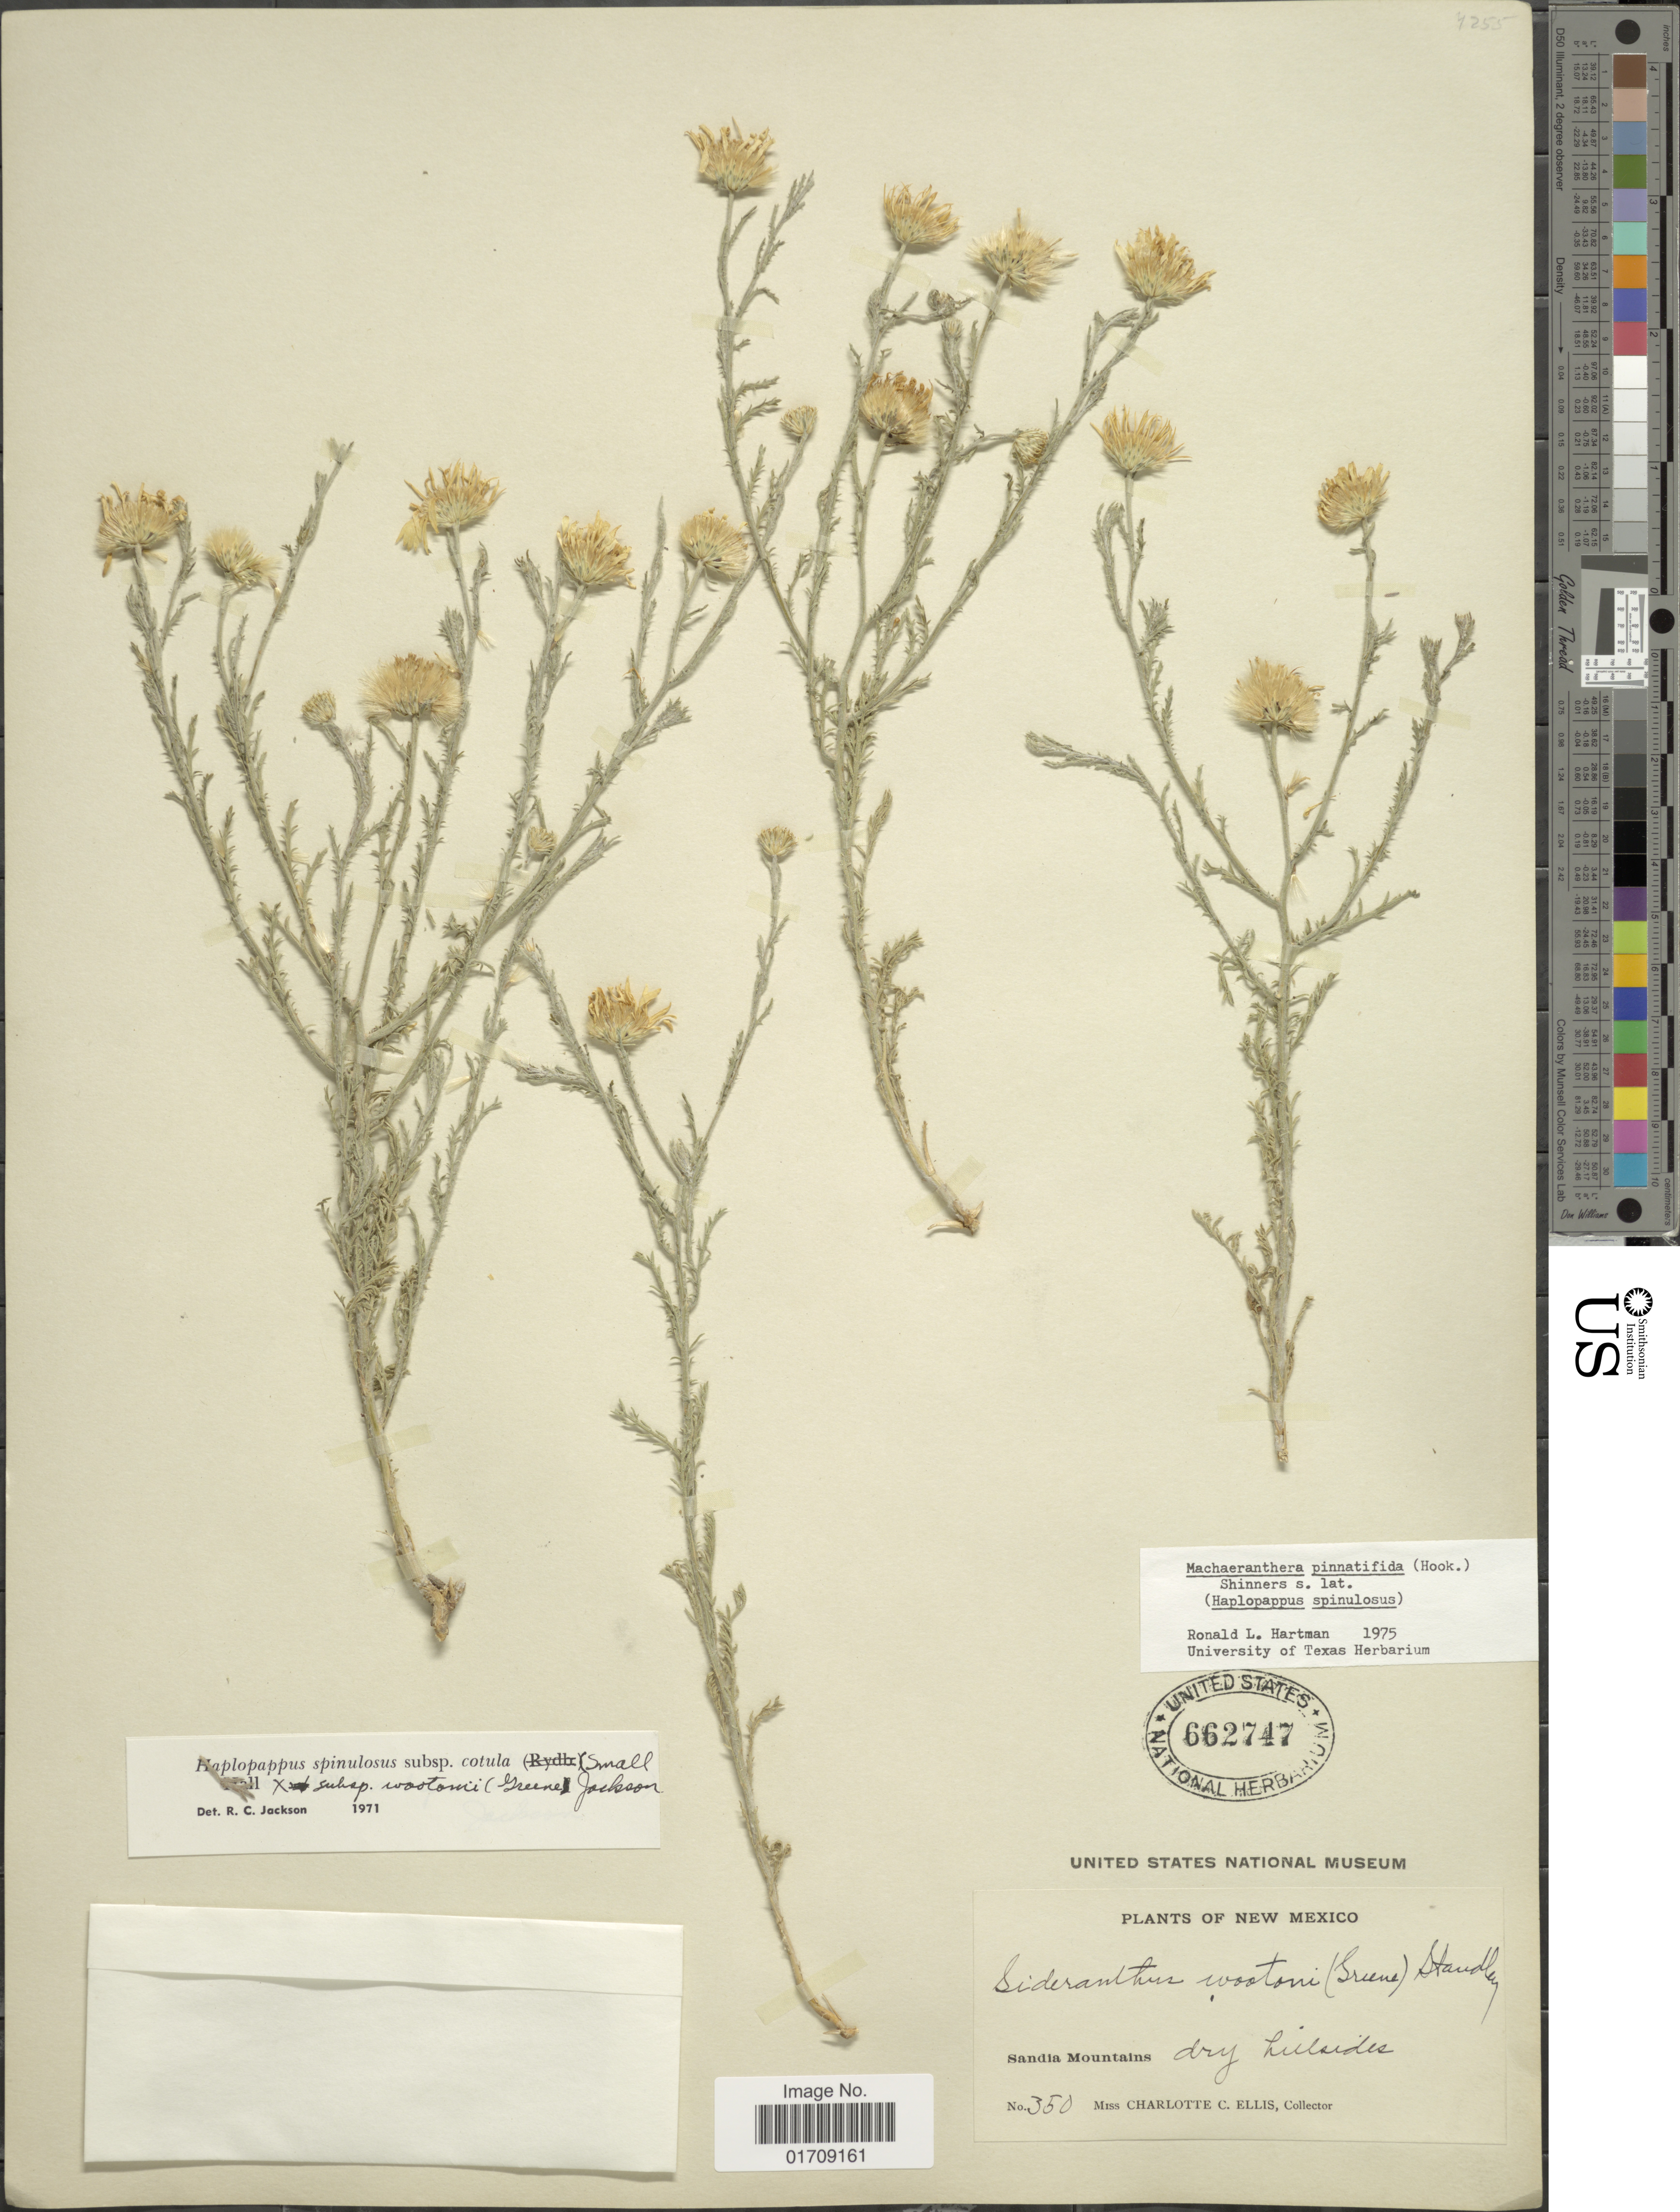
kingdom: Plantae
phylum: Tracheophyta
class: Magnoliopsida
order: Asterales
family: Asteraceae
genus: Machaeranthera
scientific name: Machaeranthera pinnatifida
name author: (Hook.) Shinners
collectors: C. C. Ellis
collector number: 350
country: United States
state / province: New Mexico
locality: Sandia Mountains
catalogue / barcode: US 662747